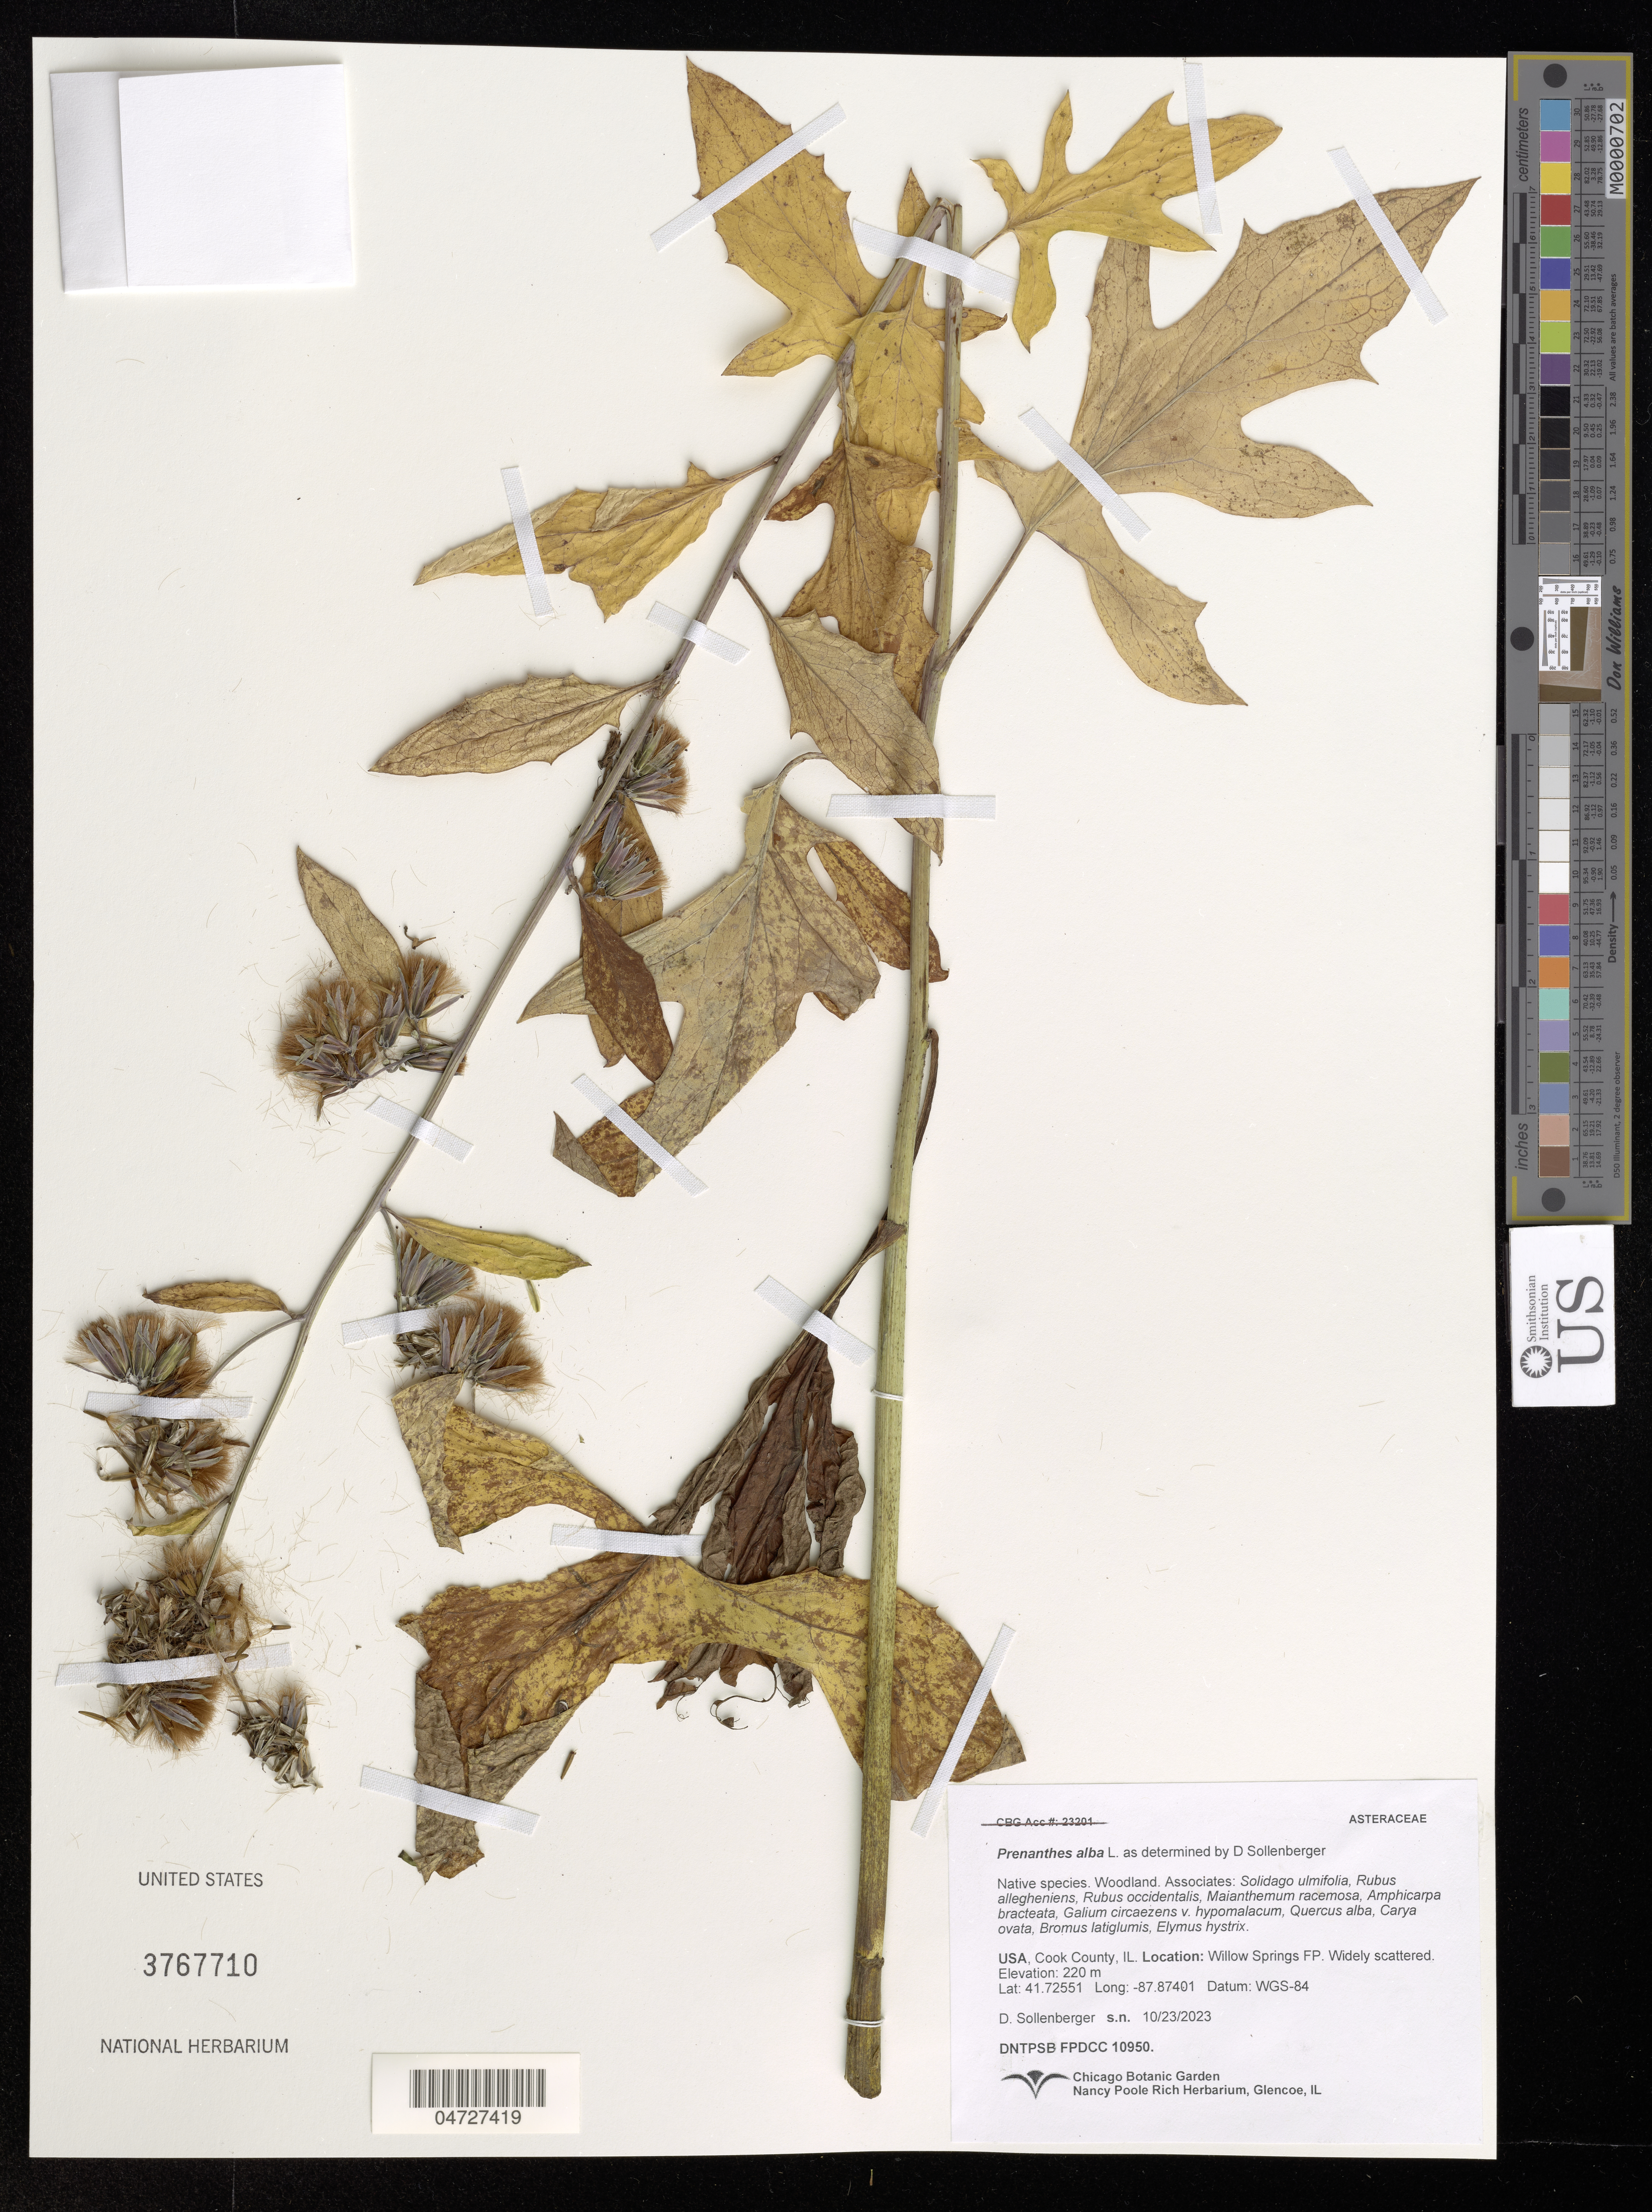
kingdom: Plantae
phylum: Tracheophyta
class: Magnoliopsida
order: Asterales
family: Asteraceae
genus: Prenanthes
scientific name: Prenanthes alba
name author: L.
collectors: D. Sollenberger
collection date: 2023-10-23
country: United States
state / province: Illinois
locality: Cook County. Willow Springs FP. Widely scattered.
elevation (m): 220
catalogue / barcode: US 3767710